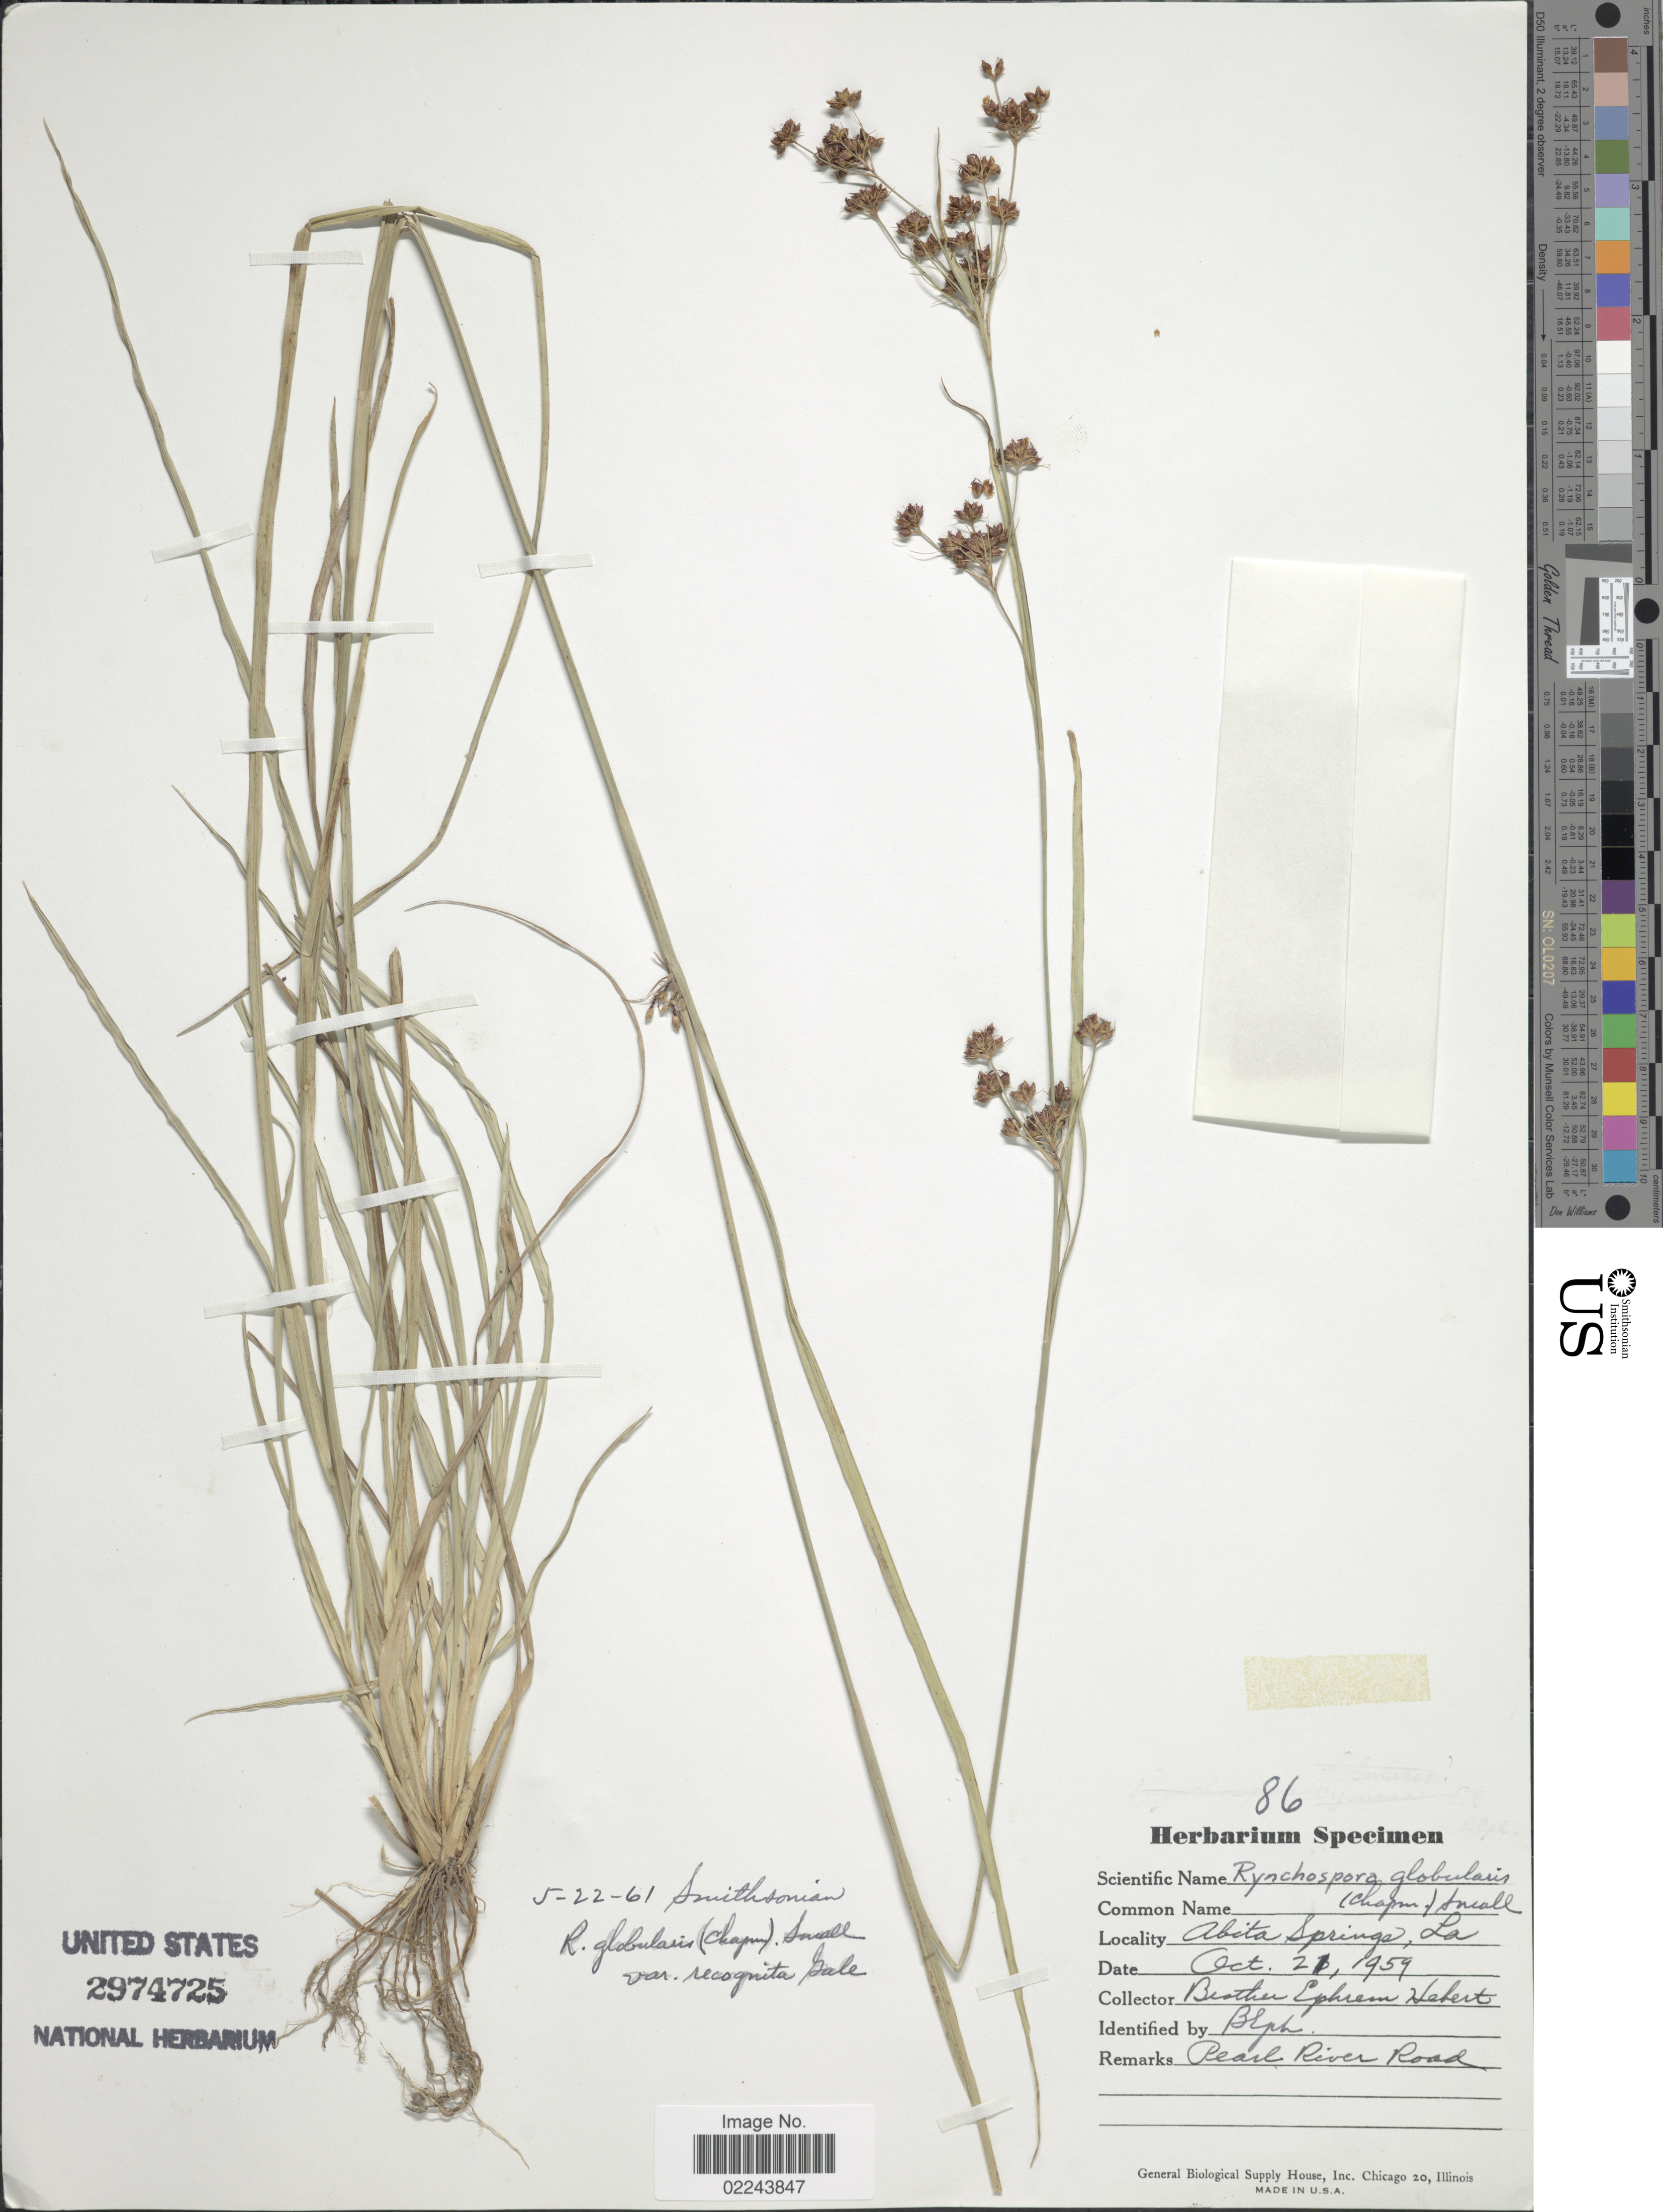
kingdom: Plantae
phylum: Tracheophyta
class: Liliopsida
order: Poales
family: Cyperaceae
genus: Rhynchospora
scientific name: Rhynchospora globularis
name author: (Chapm.) Small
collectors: E. Hebert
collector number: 86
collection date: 1959-10-21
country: United States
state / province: Louisiana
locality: Abita Springs, La., Pearl River Road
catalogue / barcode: US 2974725